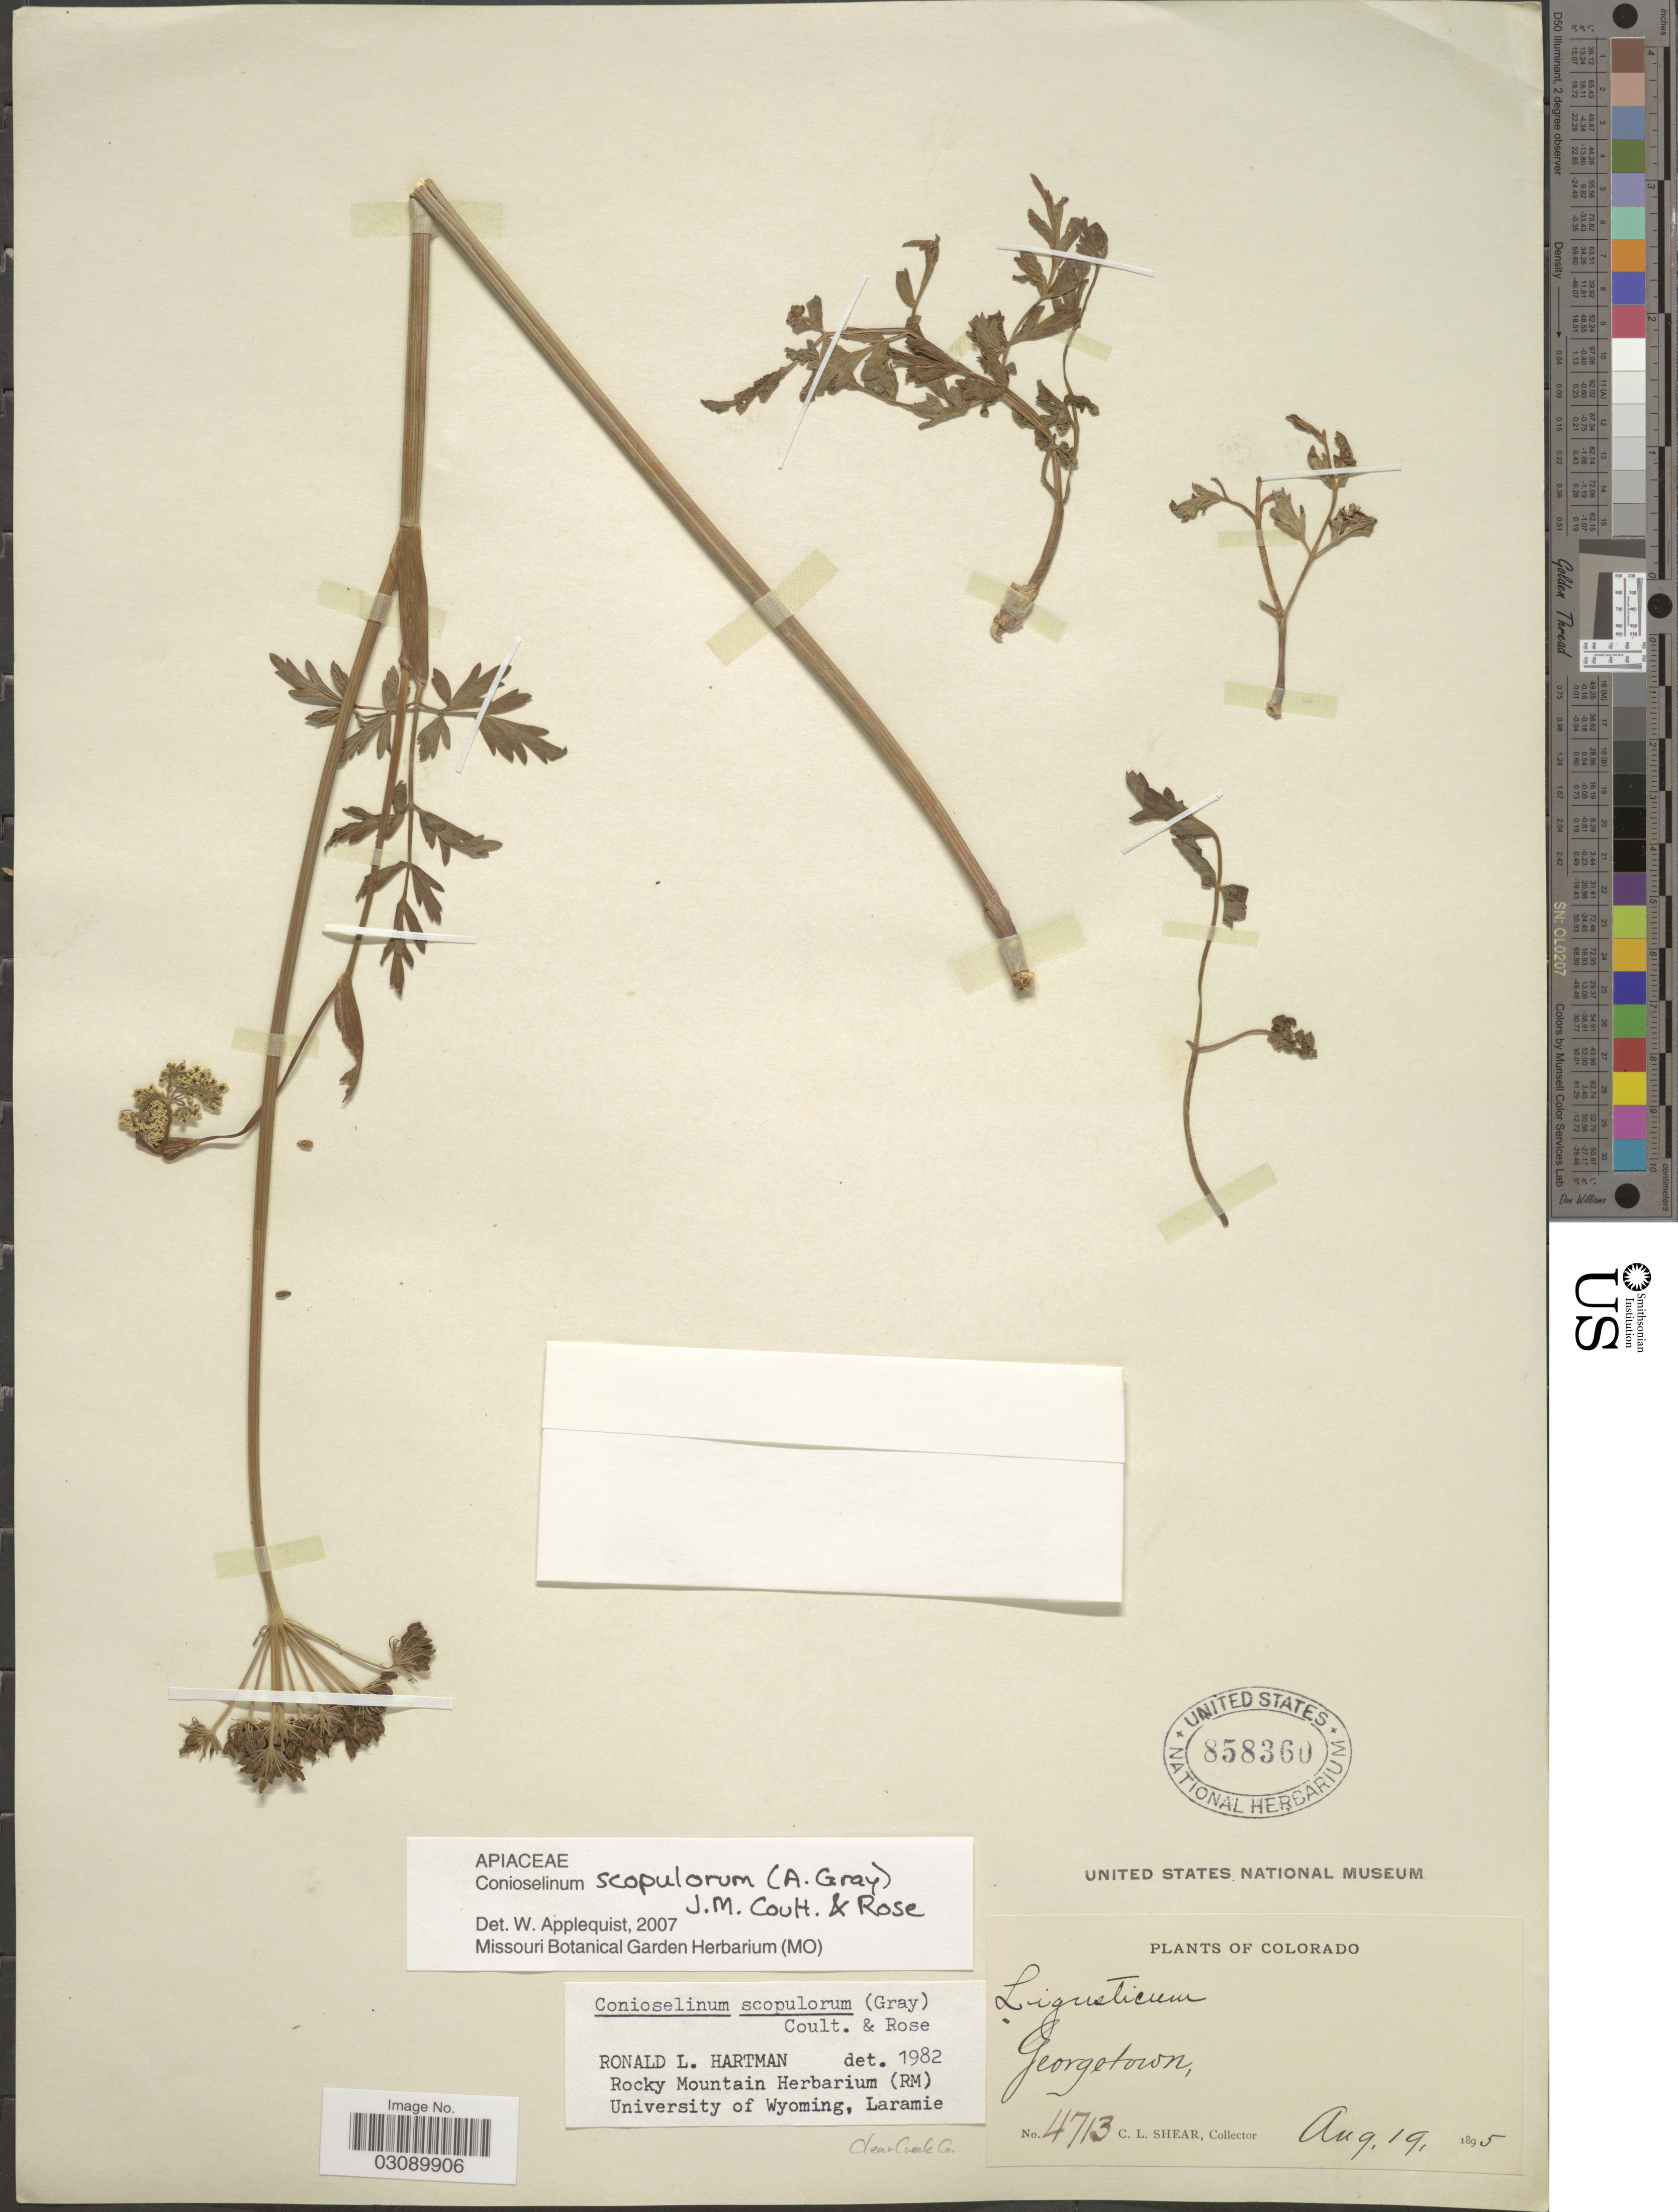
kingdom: Plantae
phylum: Tracheophyta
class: Magnoliopsida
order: Apiales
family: Apiaceae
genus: Conioselinum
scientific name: Conioselinum scopulorum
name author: (A. Gray) J.M. Coult. & Rose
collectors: C. L. Shear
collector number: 4713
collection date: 1895-08-19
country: United States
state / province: Colorado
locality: Georgetown. Clear Creek Co.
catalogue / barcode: US 858360